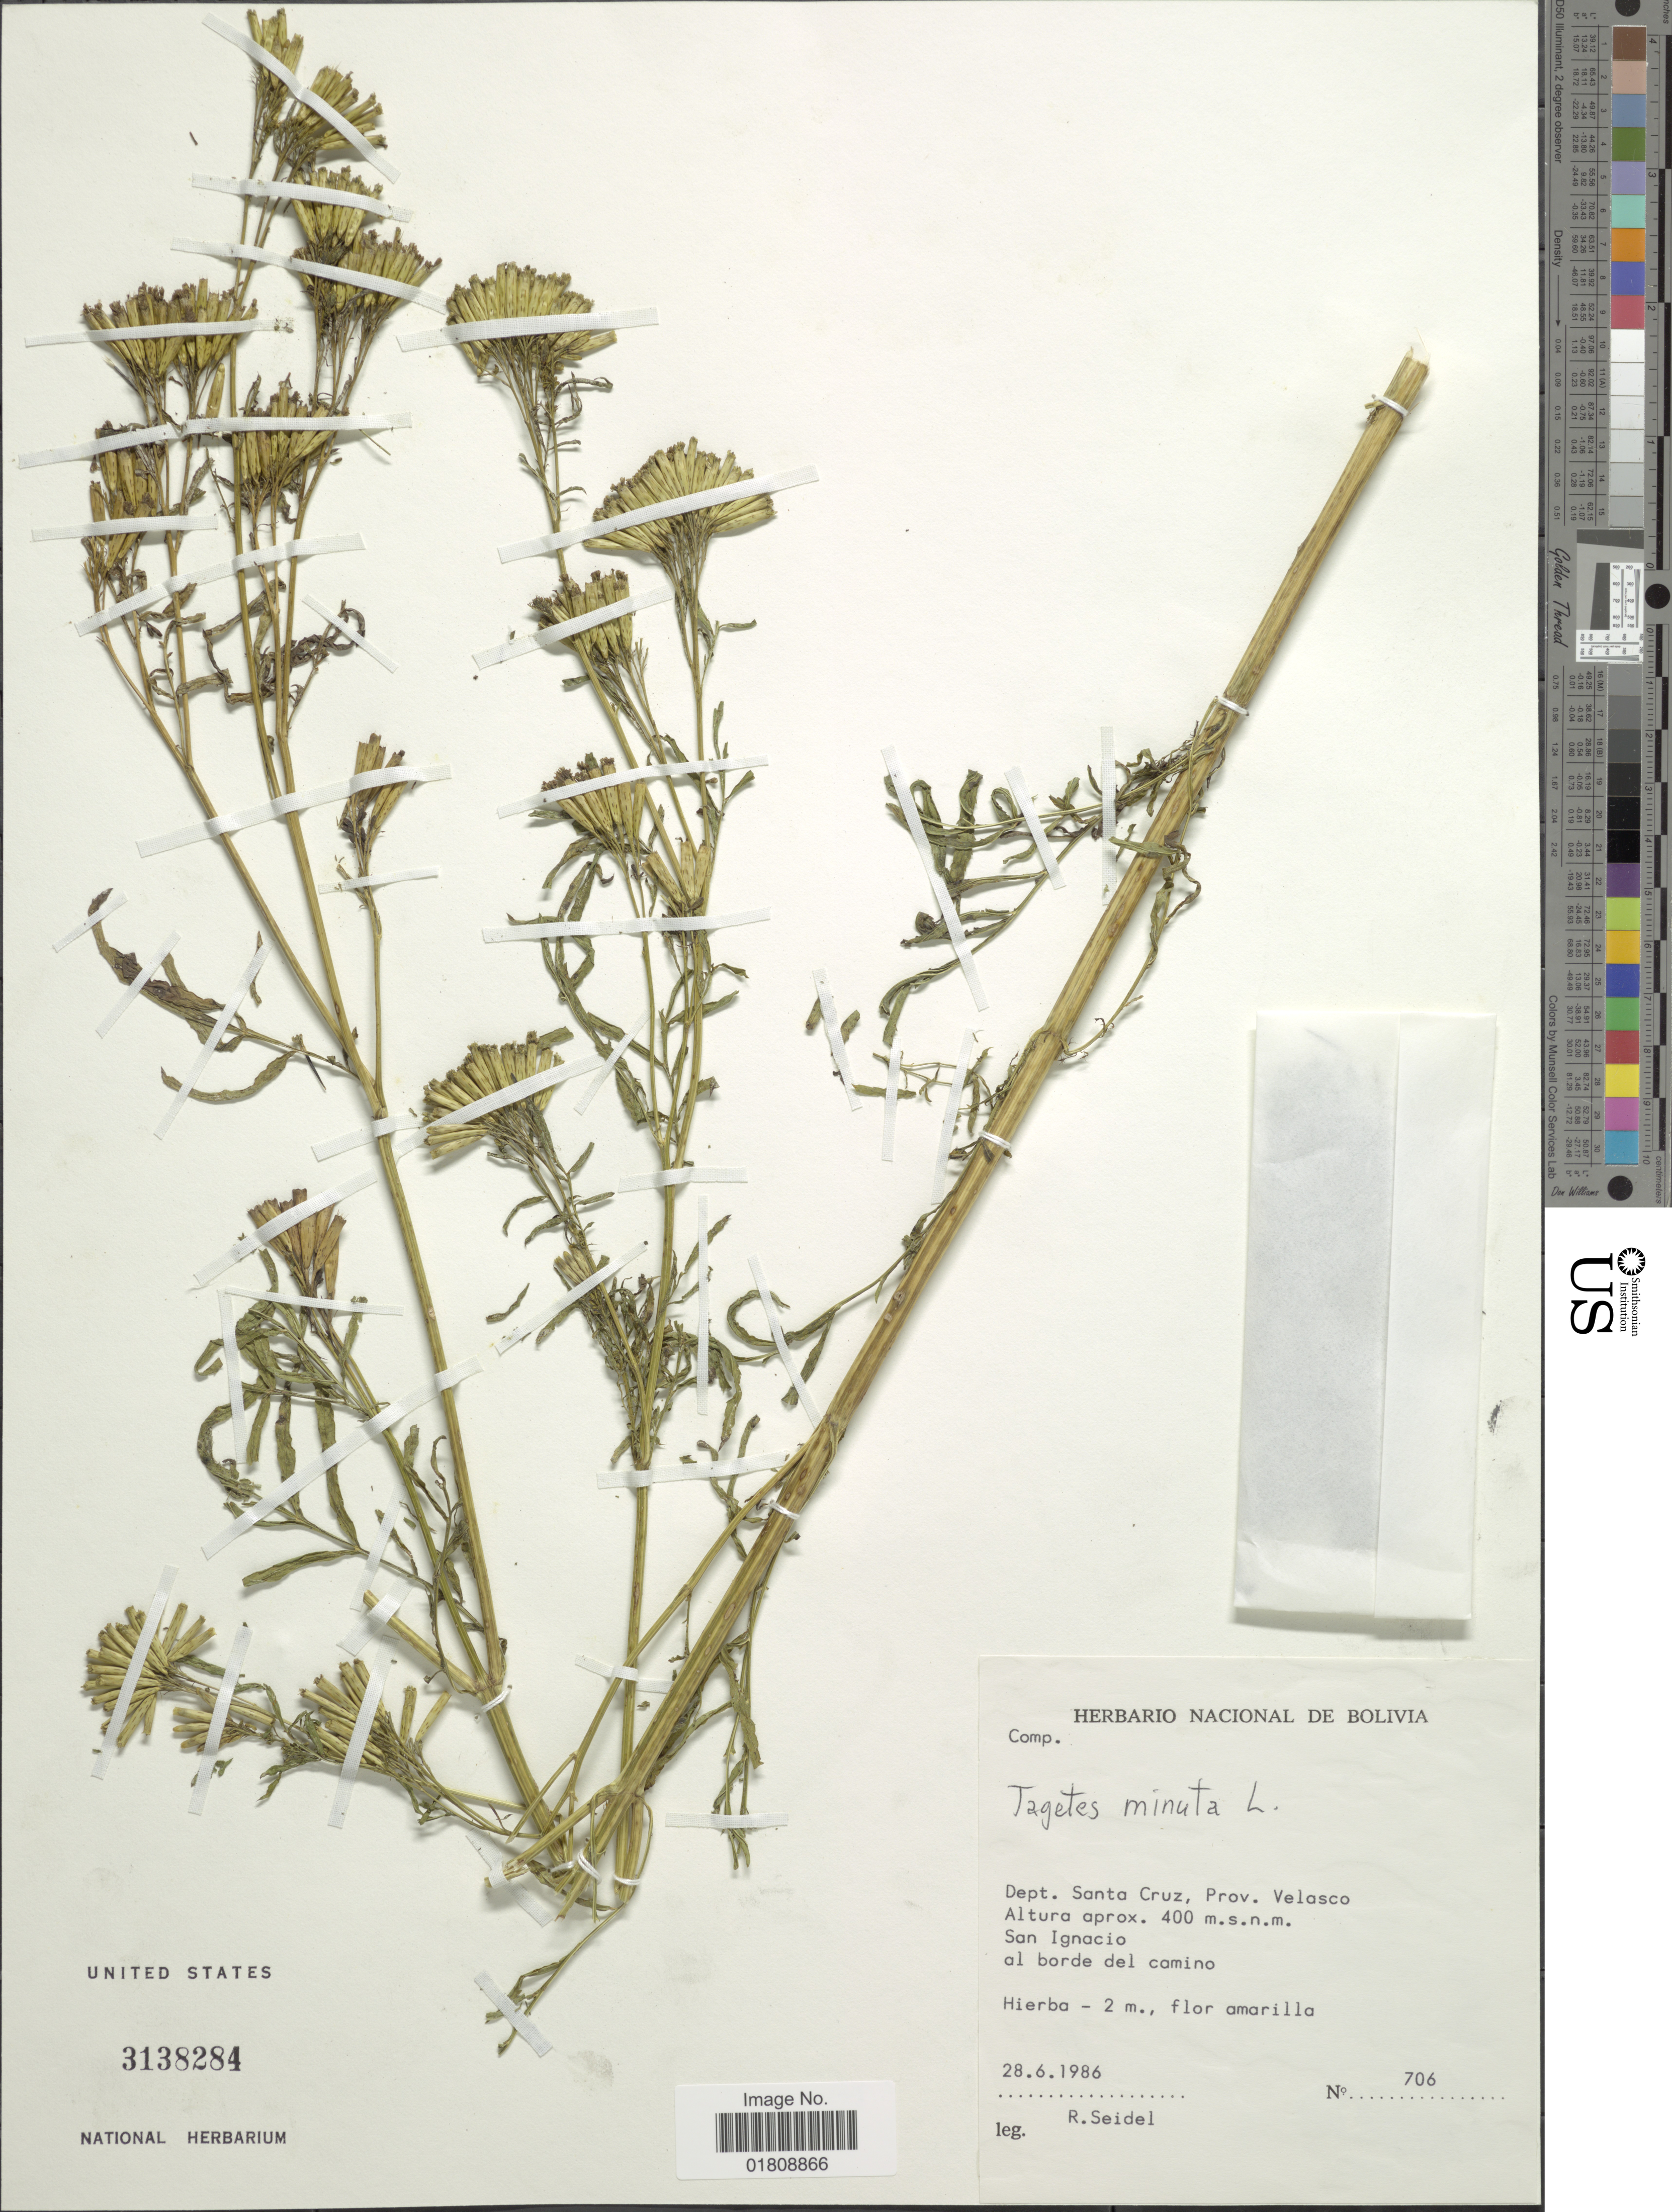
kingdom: Plantae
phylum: Tracheophyta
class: Magnoliopsida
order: Asterales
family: Asteraceae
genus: Tagetes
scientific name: Tagetes minuta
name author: L.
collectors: R. Seidel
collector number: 706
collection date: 1986-06-28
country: Bolivia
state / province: Santa Cruz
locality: Prov. Velasco, San Ignacio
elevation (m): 400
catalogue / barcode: US 3138284